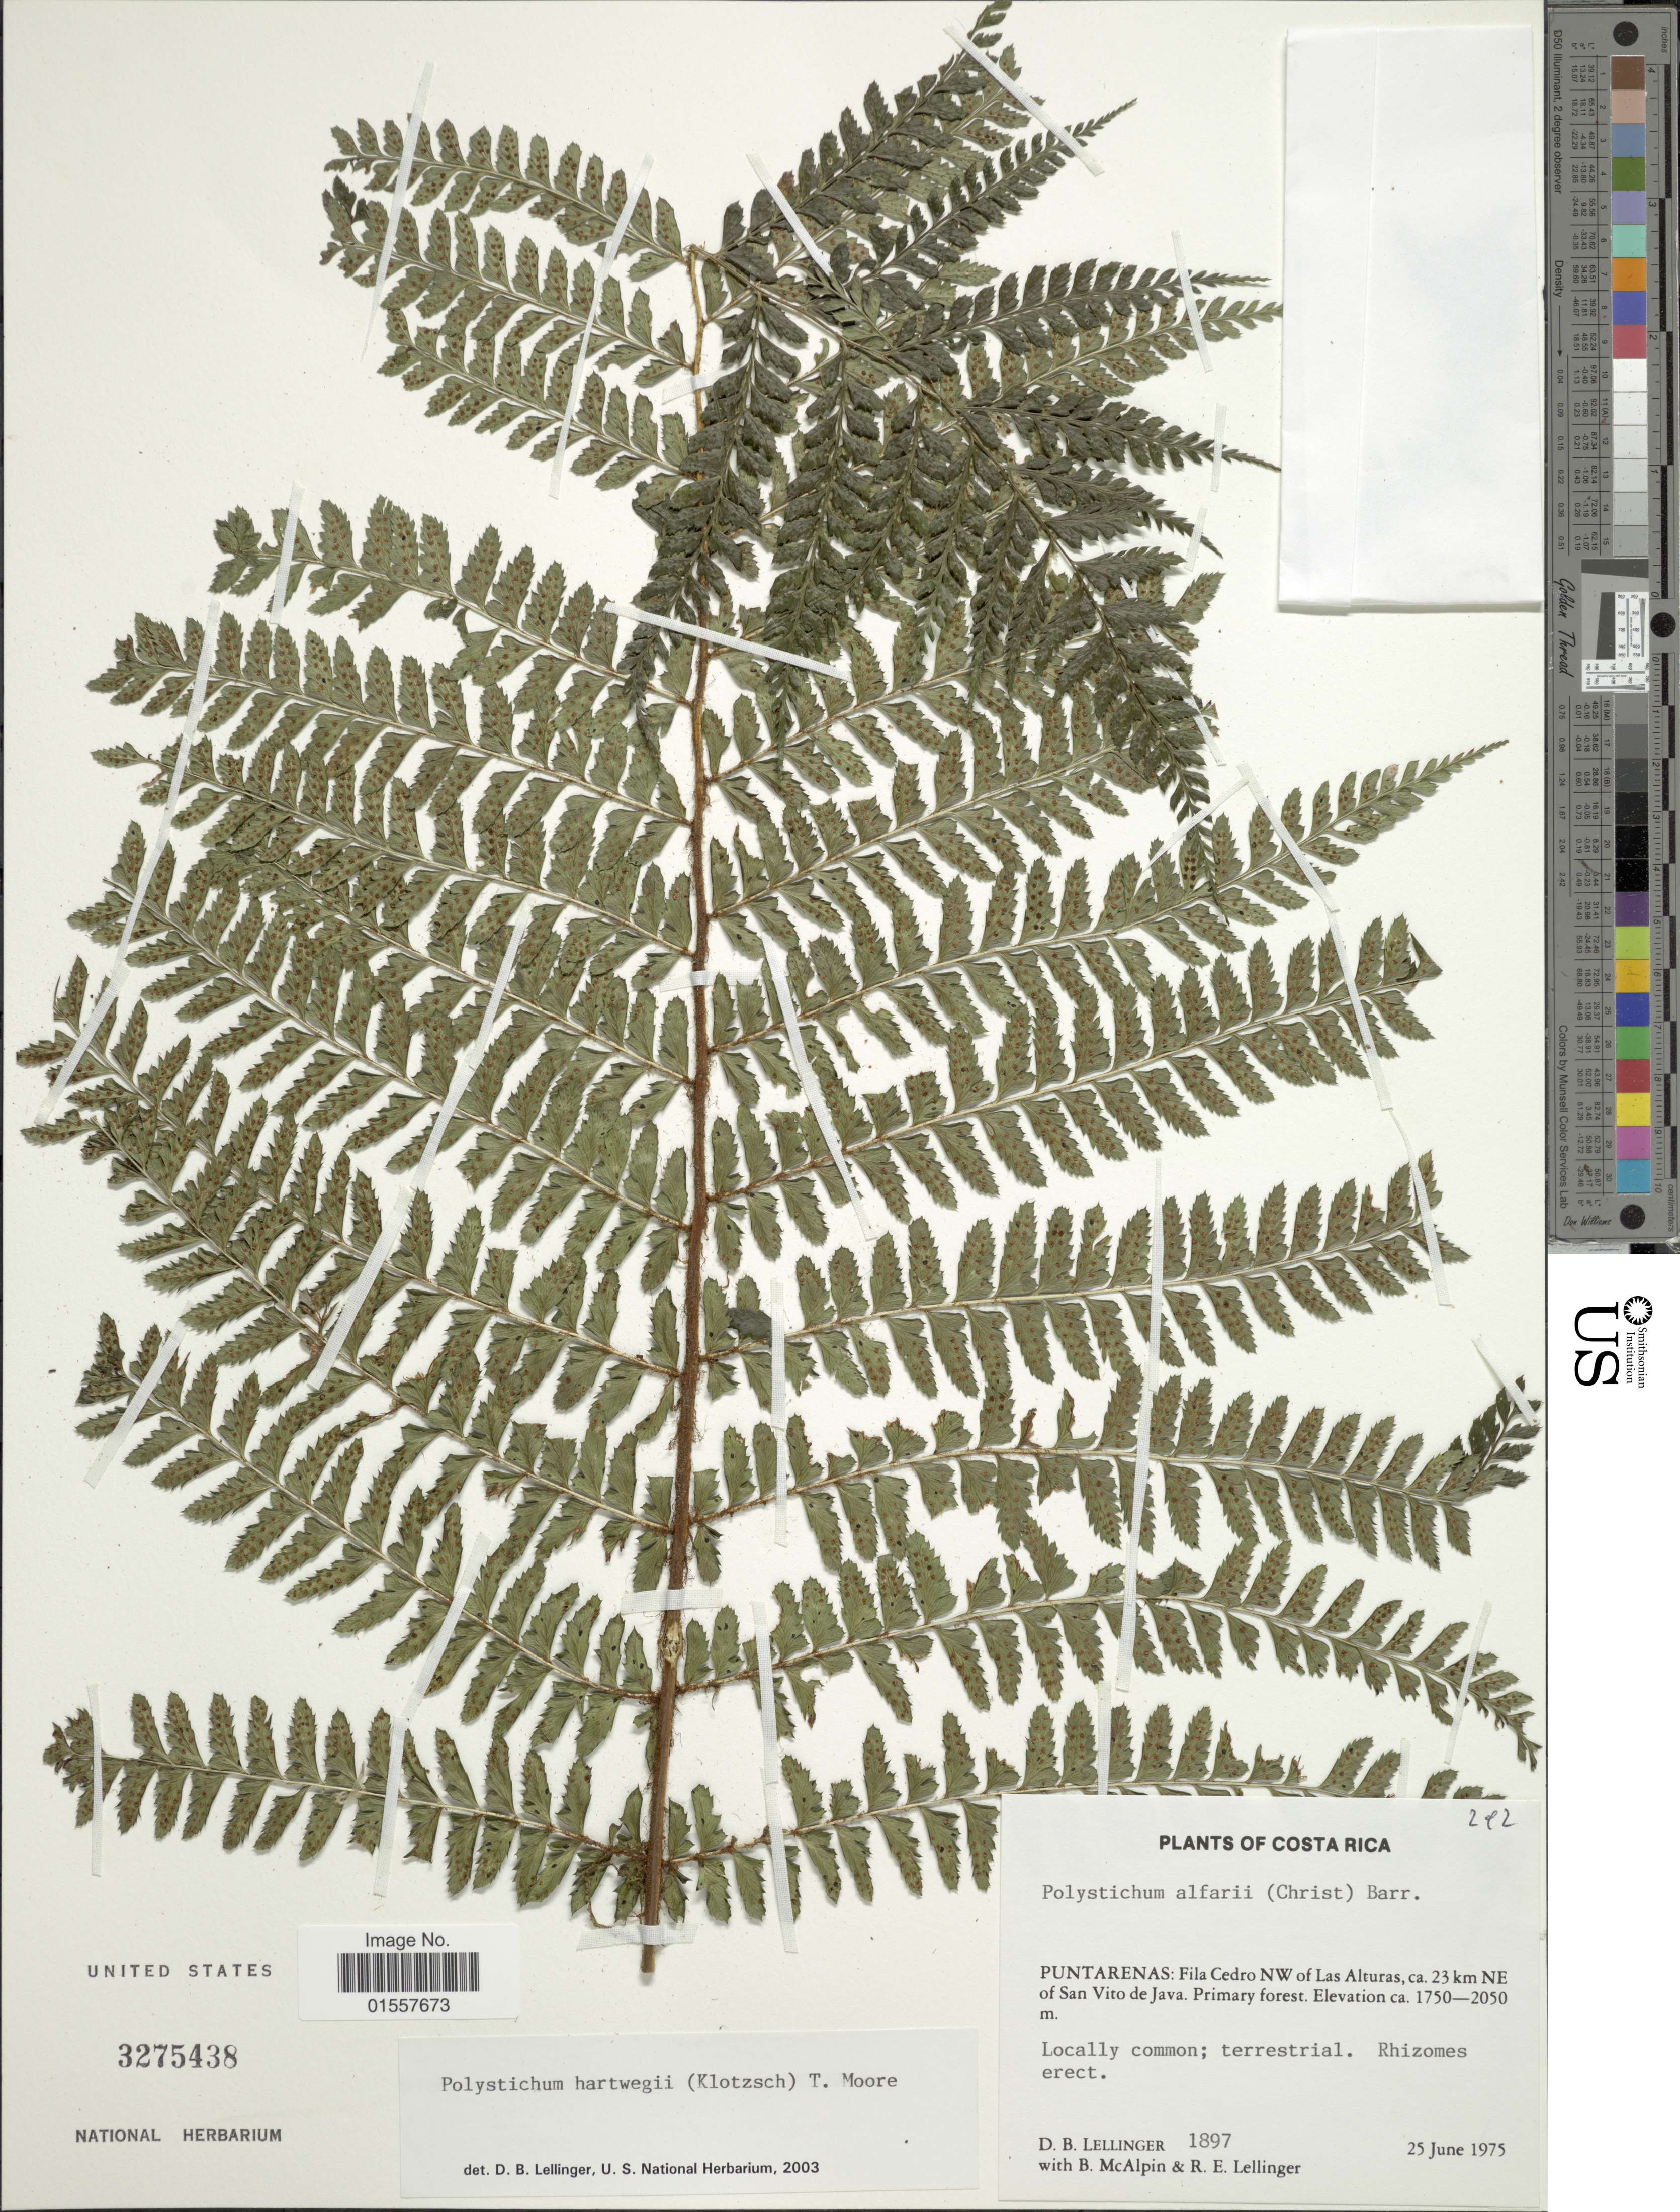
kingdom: Plantae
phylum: Tracheophyta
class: Polypodiopsida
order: Polypodiales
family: Dryopteridaceae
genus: Polystichum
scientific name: Polystichum hartwegii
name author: (Klotzsch) Hieron.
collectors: D. B. Lellinger, B. McAlpin & R. E. Lellinger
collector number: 1897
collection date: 1975-06-25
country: Costa Rica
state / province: Puntarenas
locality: Puntarenas: Fila Cedro NW of Las Alturas, ca. 23 km NE of San Vito de Java Primary forest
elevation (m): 1750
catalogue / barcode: US 3275438